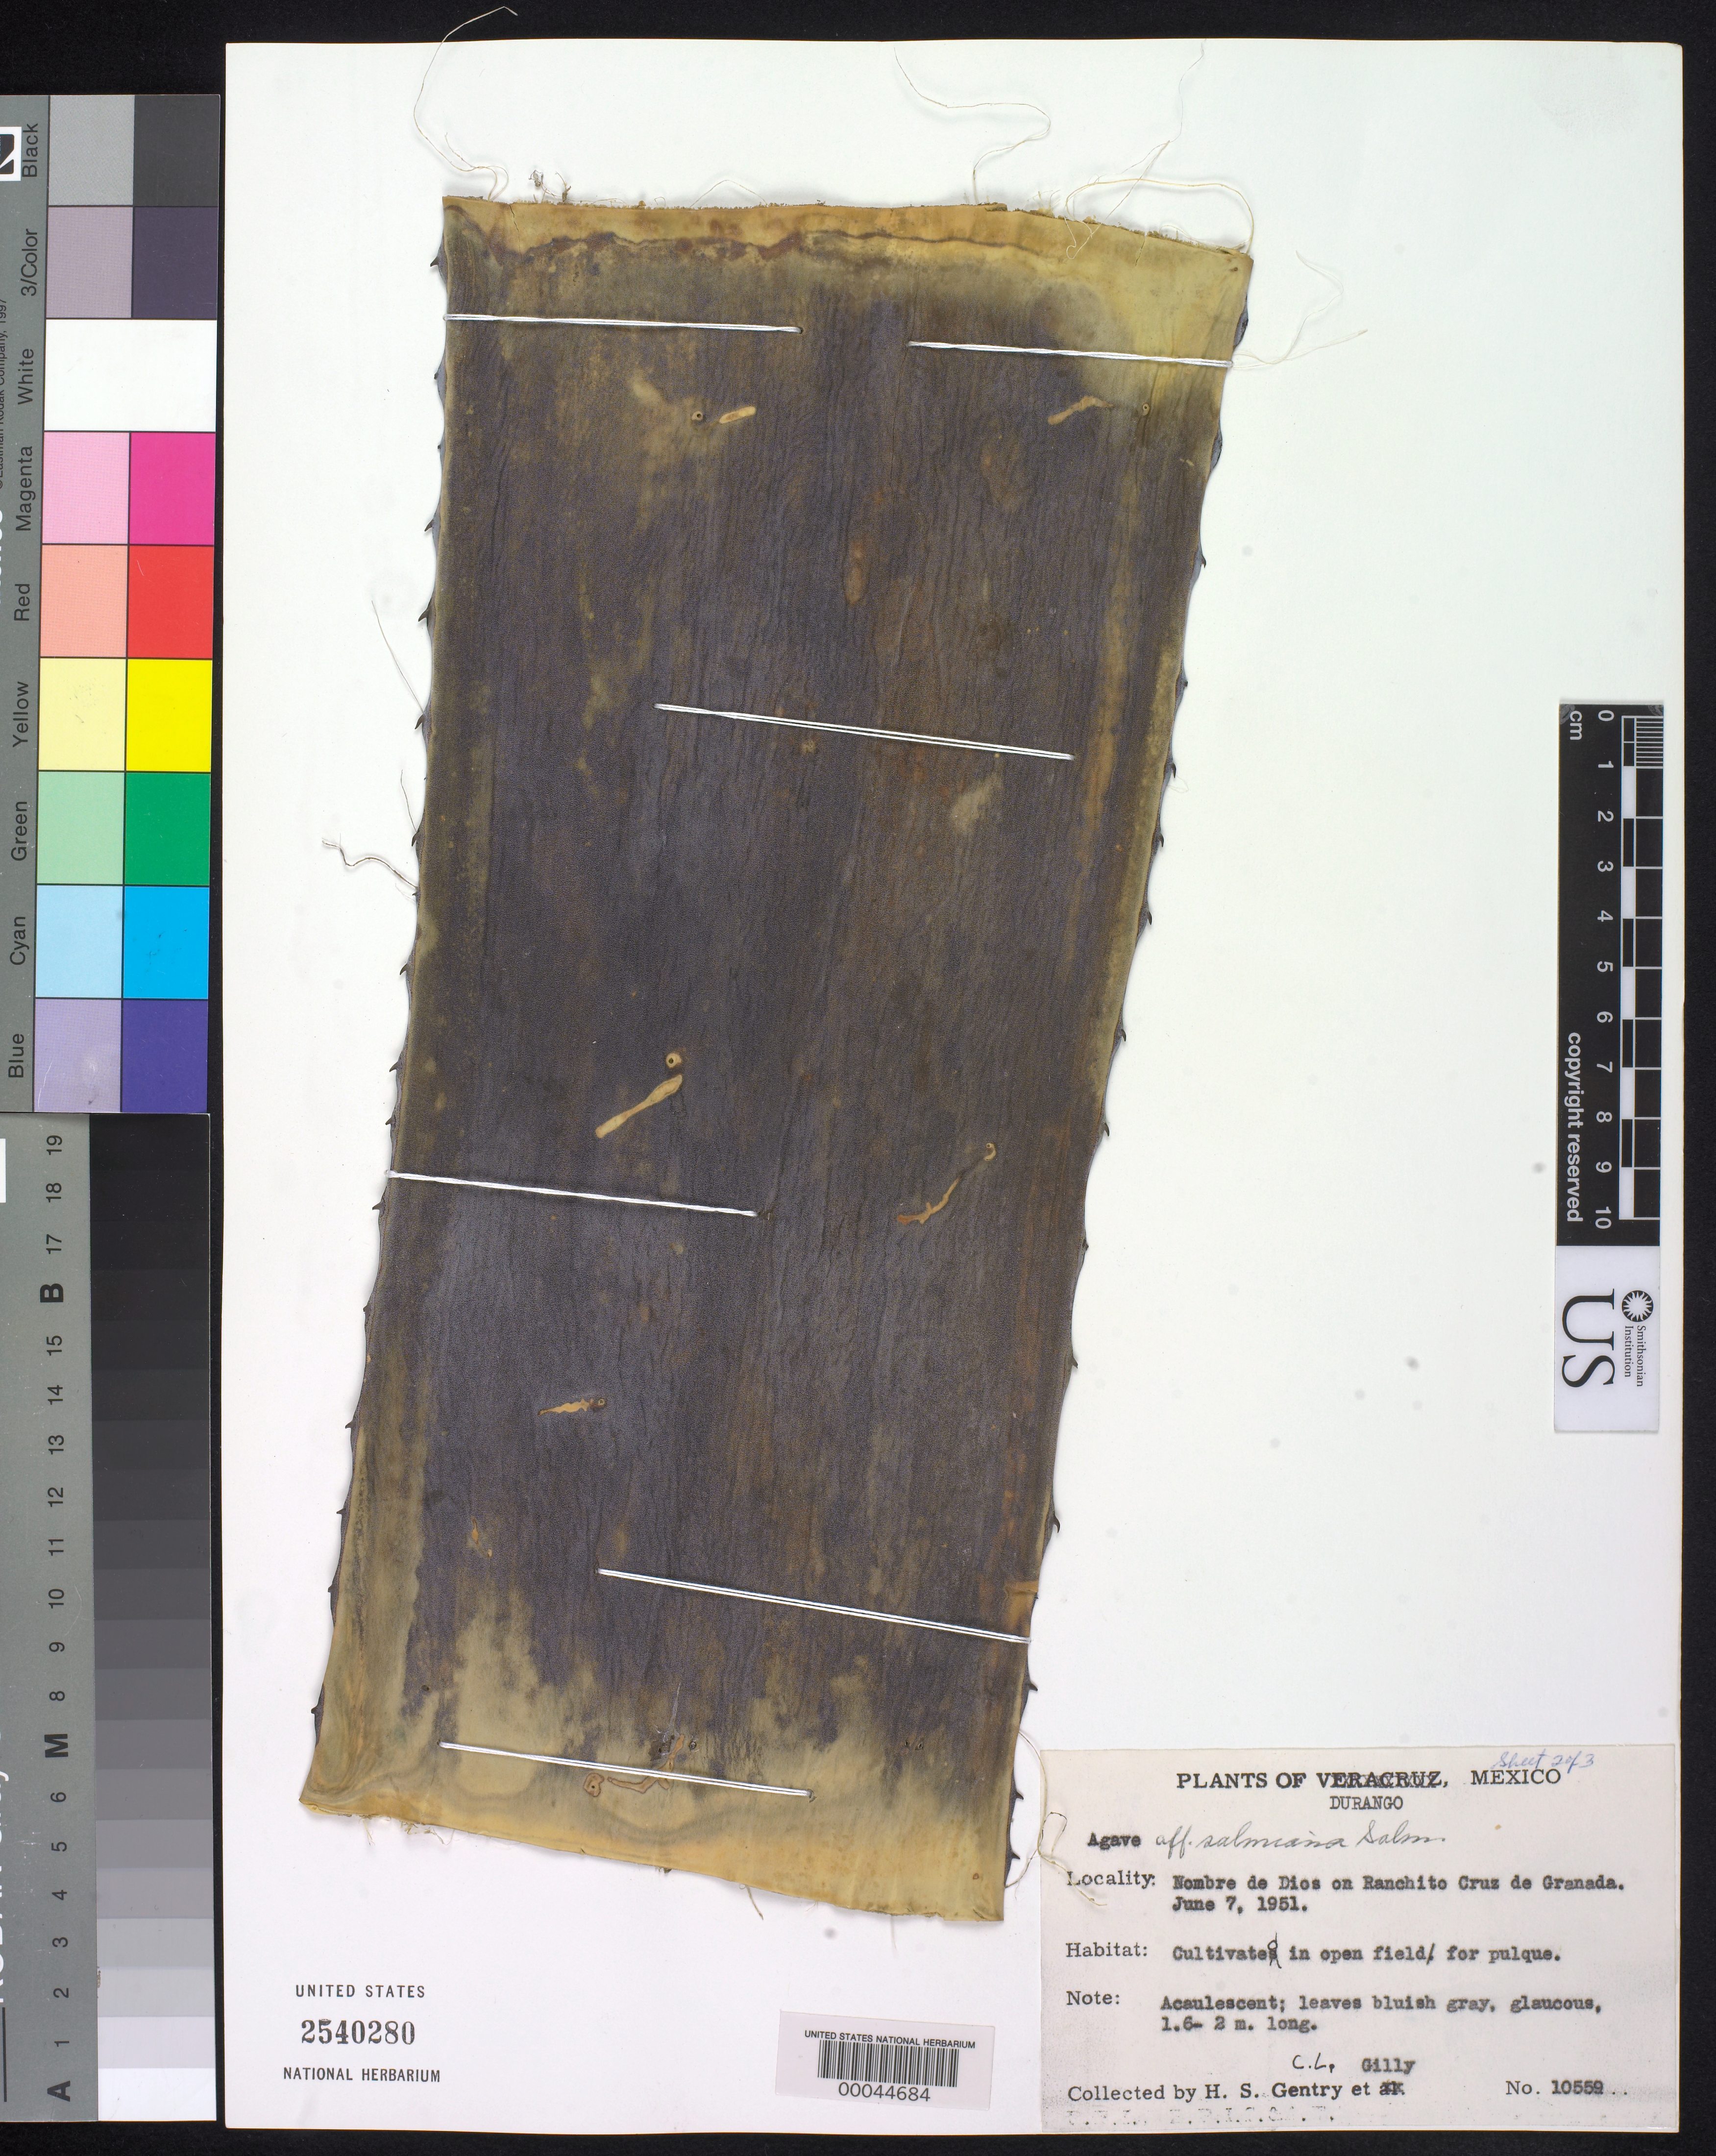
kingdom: Plantae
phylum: Tracheophyta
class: Liliopsida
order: Asparagales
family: Asparagaceae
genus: Agave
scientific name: Agave salmiana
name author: Otto ex Salm-Dyck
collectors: H. S. Gentry & C. Gilly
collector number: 10559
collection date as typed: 07 Jun 1951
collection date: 1951-06-07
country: Mexico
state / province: Durango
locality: Nombre de Dios on Ranchito Cruz de Granada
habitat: Cultivated in open field for pulque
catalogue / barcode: US 2540280